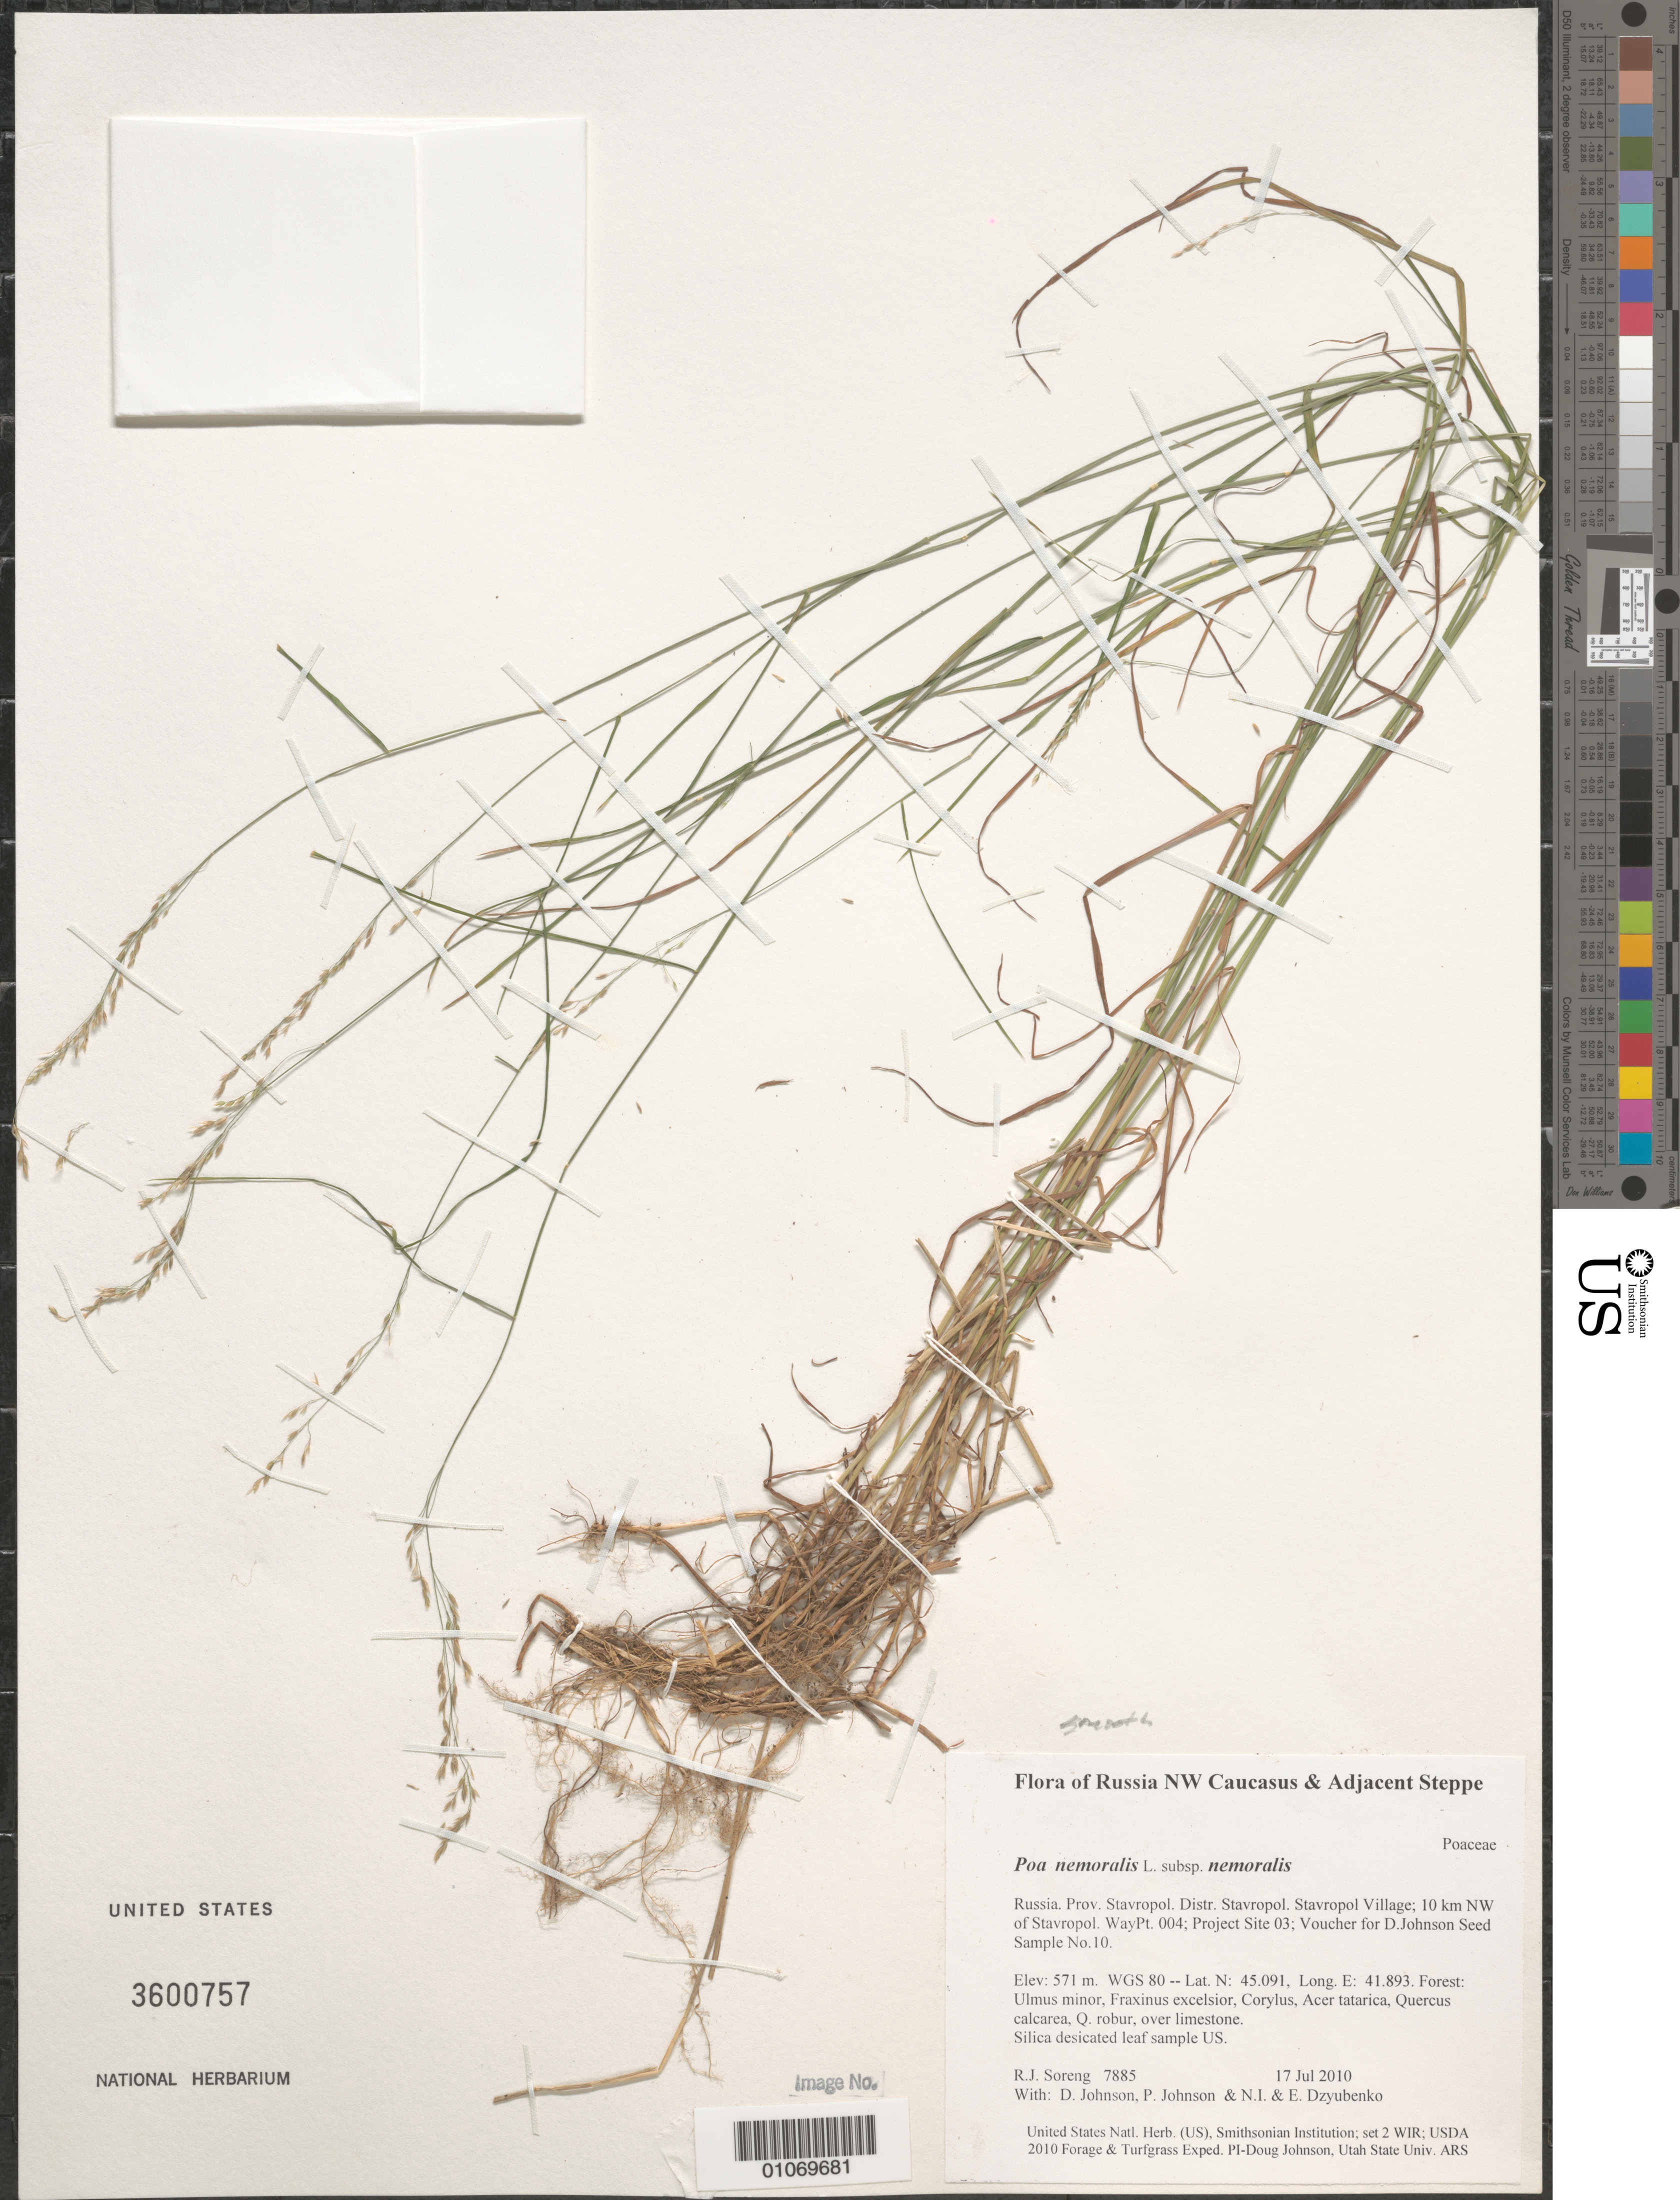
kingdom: Plantae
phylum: Tracheophyta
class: Liliopsida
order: Poales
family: Poaceae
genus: Poa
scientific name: Poa nemoralis subsp. nemoralis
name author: L.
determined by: Soreng, Robert J., Research Associate (BOT), Smithsonian Institution - National Museum of Natural History (UNITED STATES)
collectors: R. J. Soreng, D. Johnson, P. Johnson, N. Dzyubenko & E. Dzyubenko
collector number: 7885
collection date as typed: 17 Jul 2010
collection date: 2010-07-17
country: Russian Federation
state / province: Stavropol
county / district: Stavropol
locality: Stavropol Village; 10 km NW of Stavropol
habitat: Forest: Ulmus minor, Fraxinus excelsior, Corylus, Acer tatarica, Quercus calcarea, Q. robur, over limestone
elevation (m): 571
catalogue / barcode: US 3600757